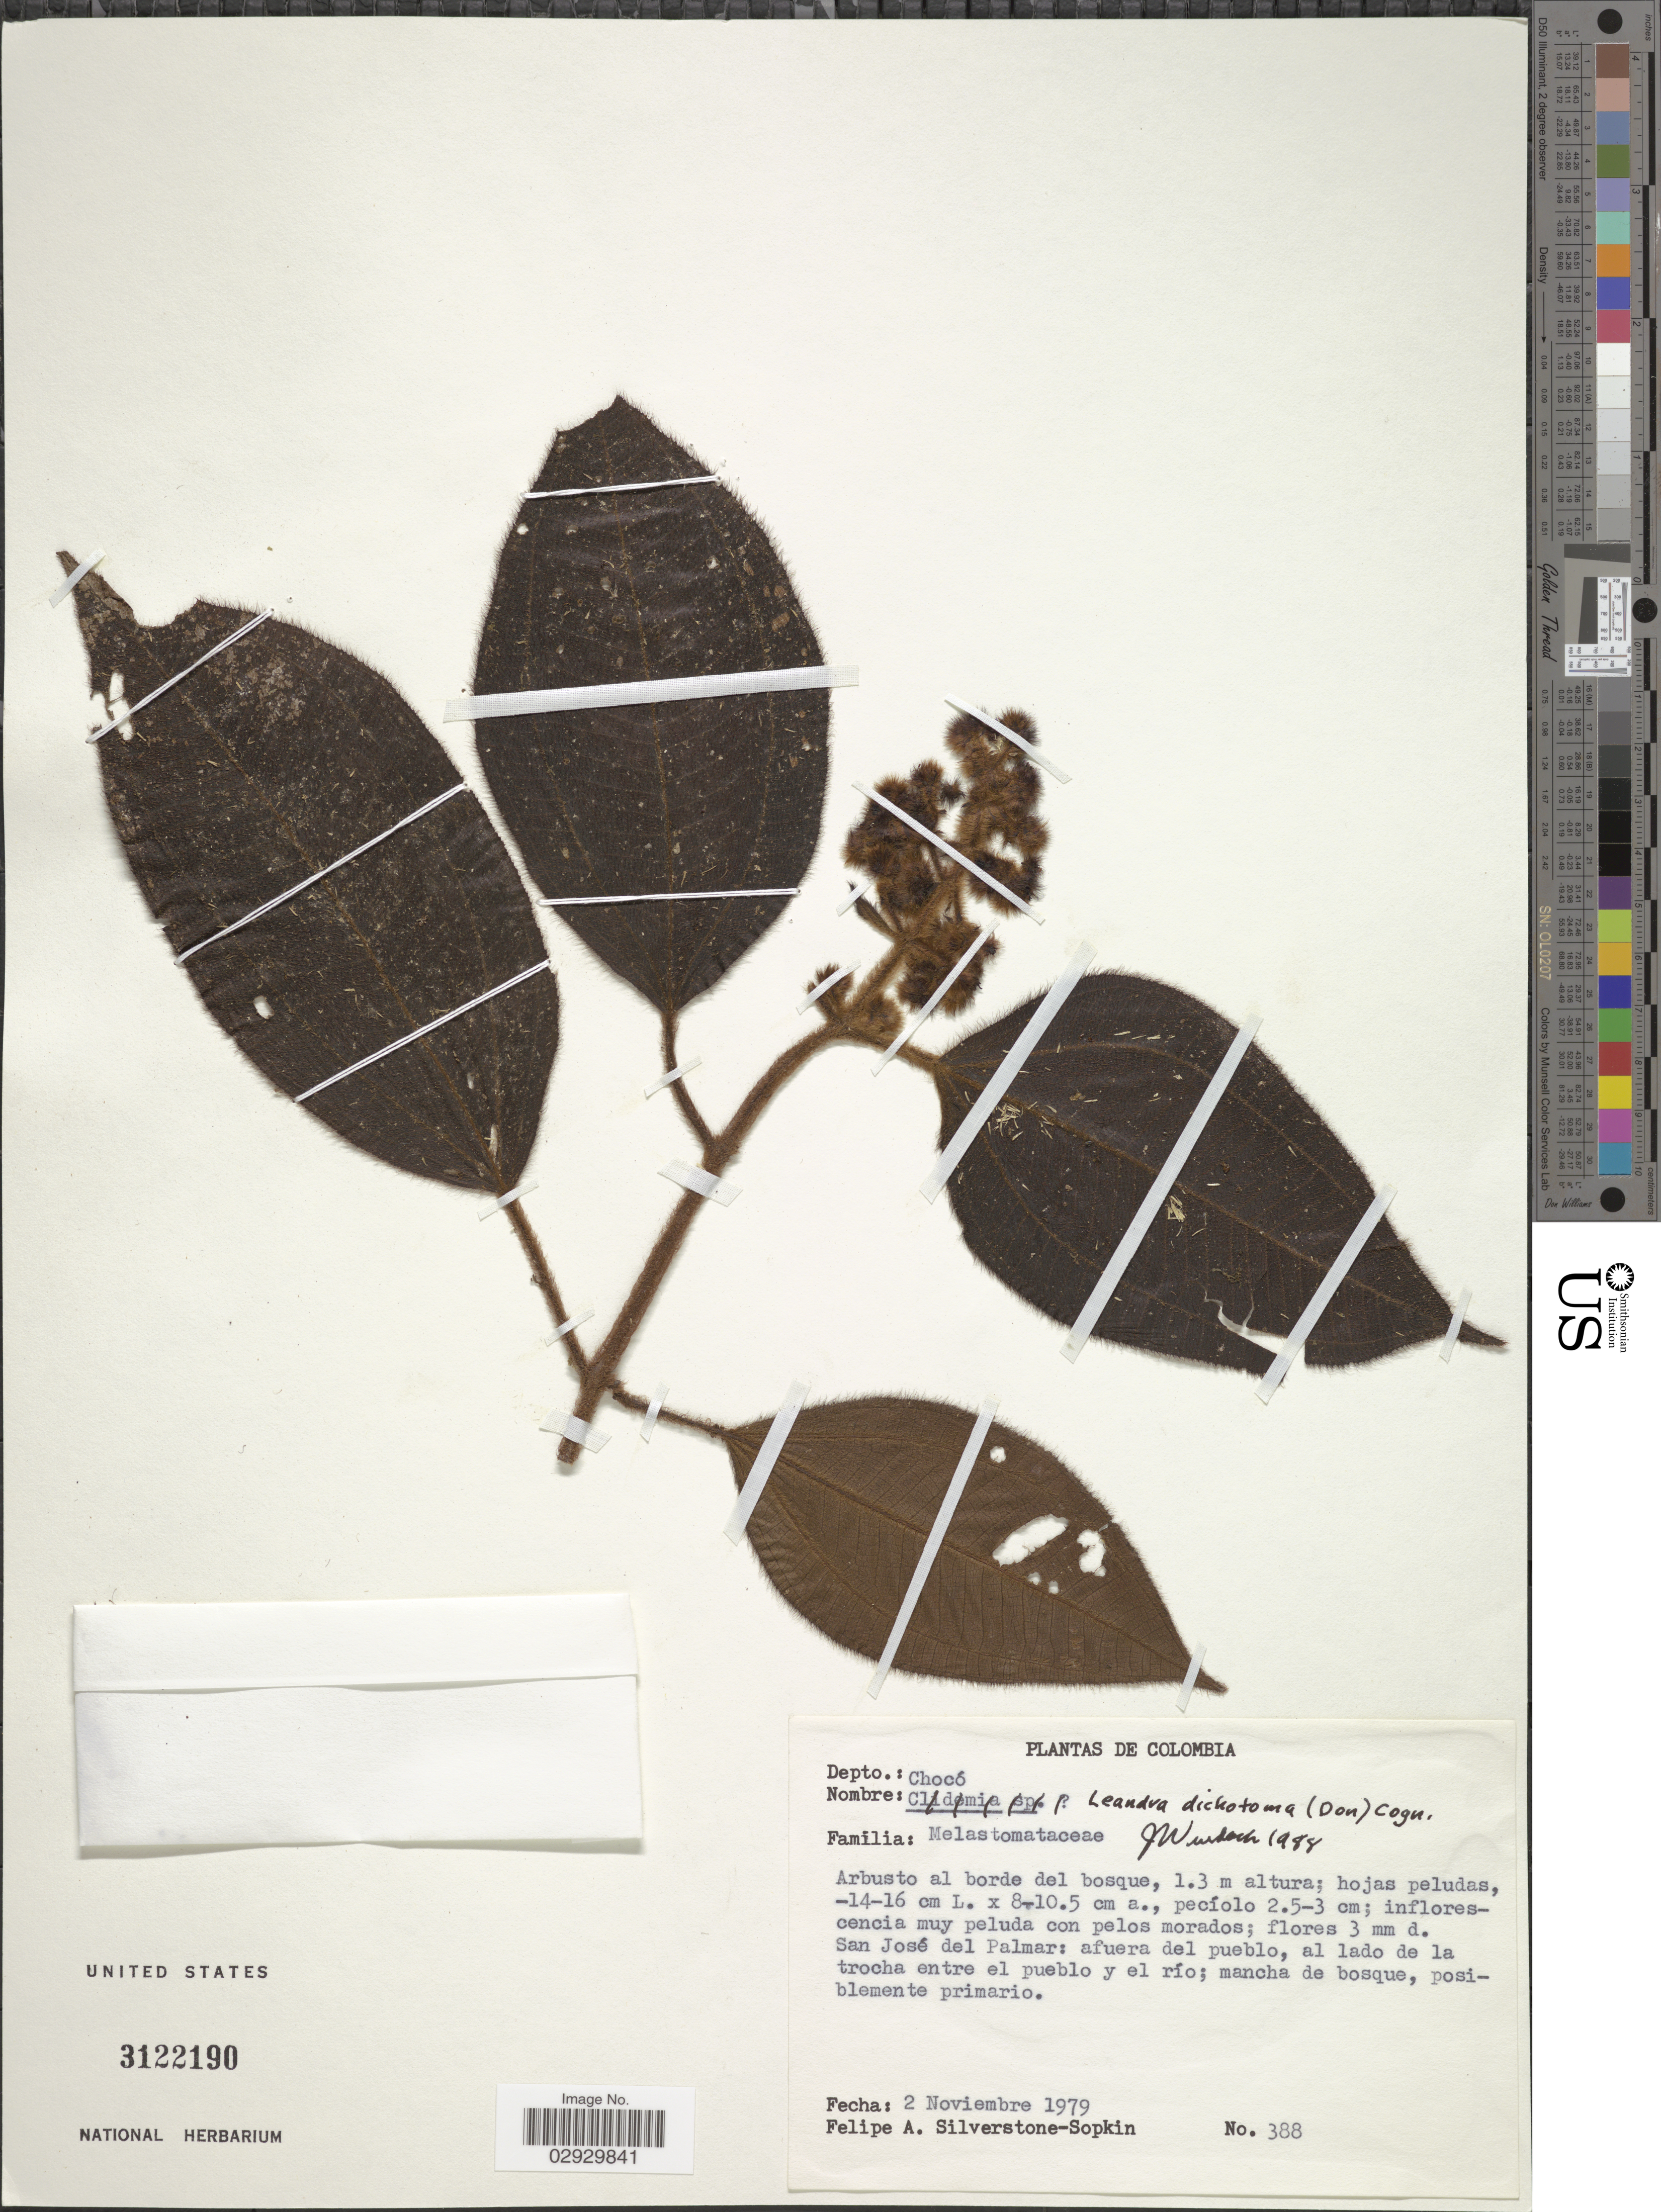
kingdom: Plantae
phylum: Tracheophyta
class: Magnoliopsida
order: Myrtales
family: Melastomataceae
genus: Leandra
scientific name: Leandra longicoma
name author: Cogn.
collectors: P. A. Silverstone-Sopkin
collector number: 388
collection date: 1979-11-02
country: Colombia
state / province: Chocó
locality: Depto.: Chocó, San José del Palmar: afuera del pueblo, al lado de la trocha entre el pueblo y el río.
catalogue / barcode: US 3122190